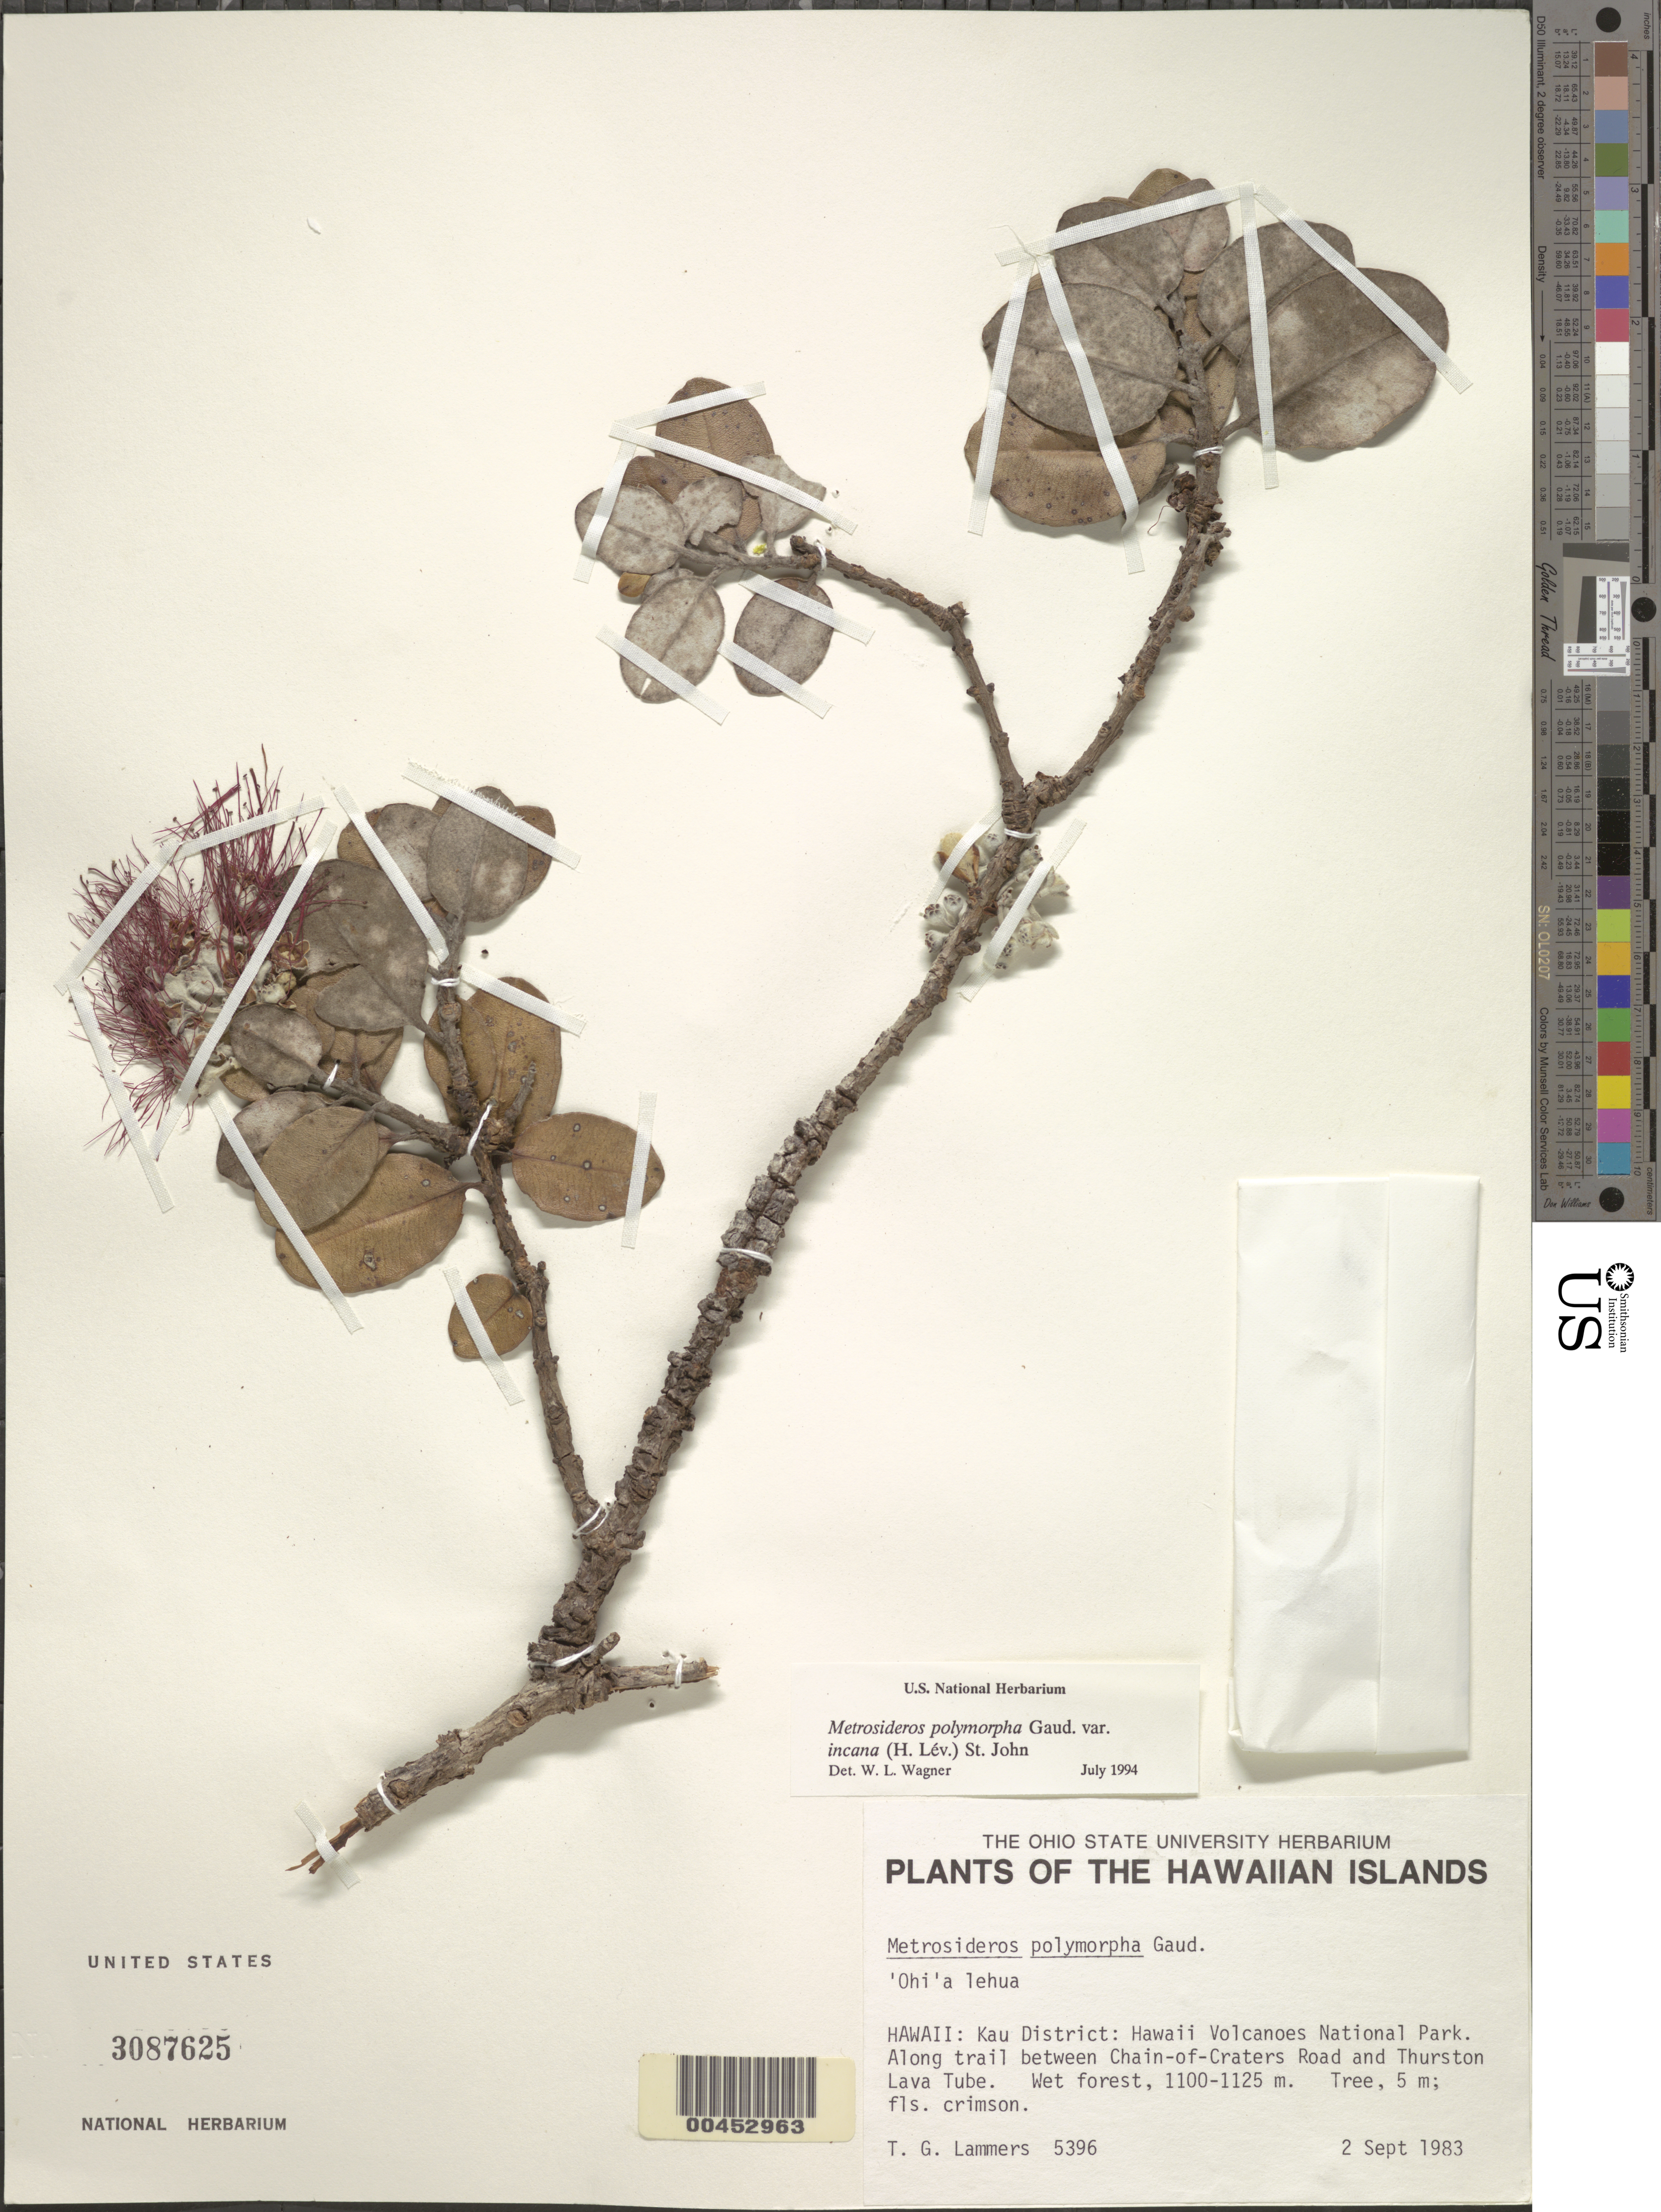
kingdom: Plantae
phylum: Tracheophyta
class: Magnoliopsida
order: Myrtales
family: Myrtaceae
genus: Metrosideros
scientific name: Metrosideros polymorpha var. incana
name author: H. St. John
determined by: Wagner, W. L., (BOT), Smithsonian Institution - National Museum of Natural History (UNITED STATES)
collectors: T. G. Lammers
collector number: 5396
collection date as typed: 2 Sep 1983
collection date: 1983-09-02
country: United States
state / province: Hawaii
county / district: Hawaii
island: Hawaii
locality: Kau Dist: Hawaii Volcanoes National Park. Along trail between Chain-of-Craters Rd & Thurston Lava Tube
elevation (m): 1100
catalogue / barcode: US 3087625